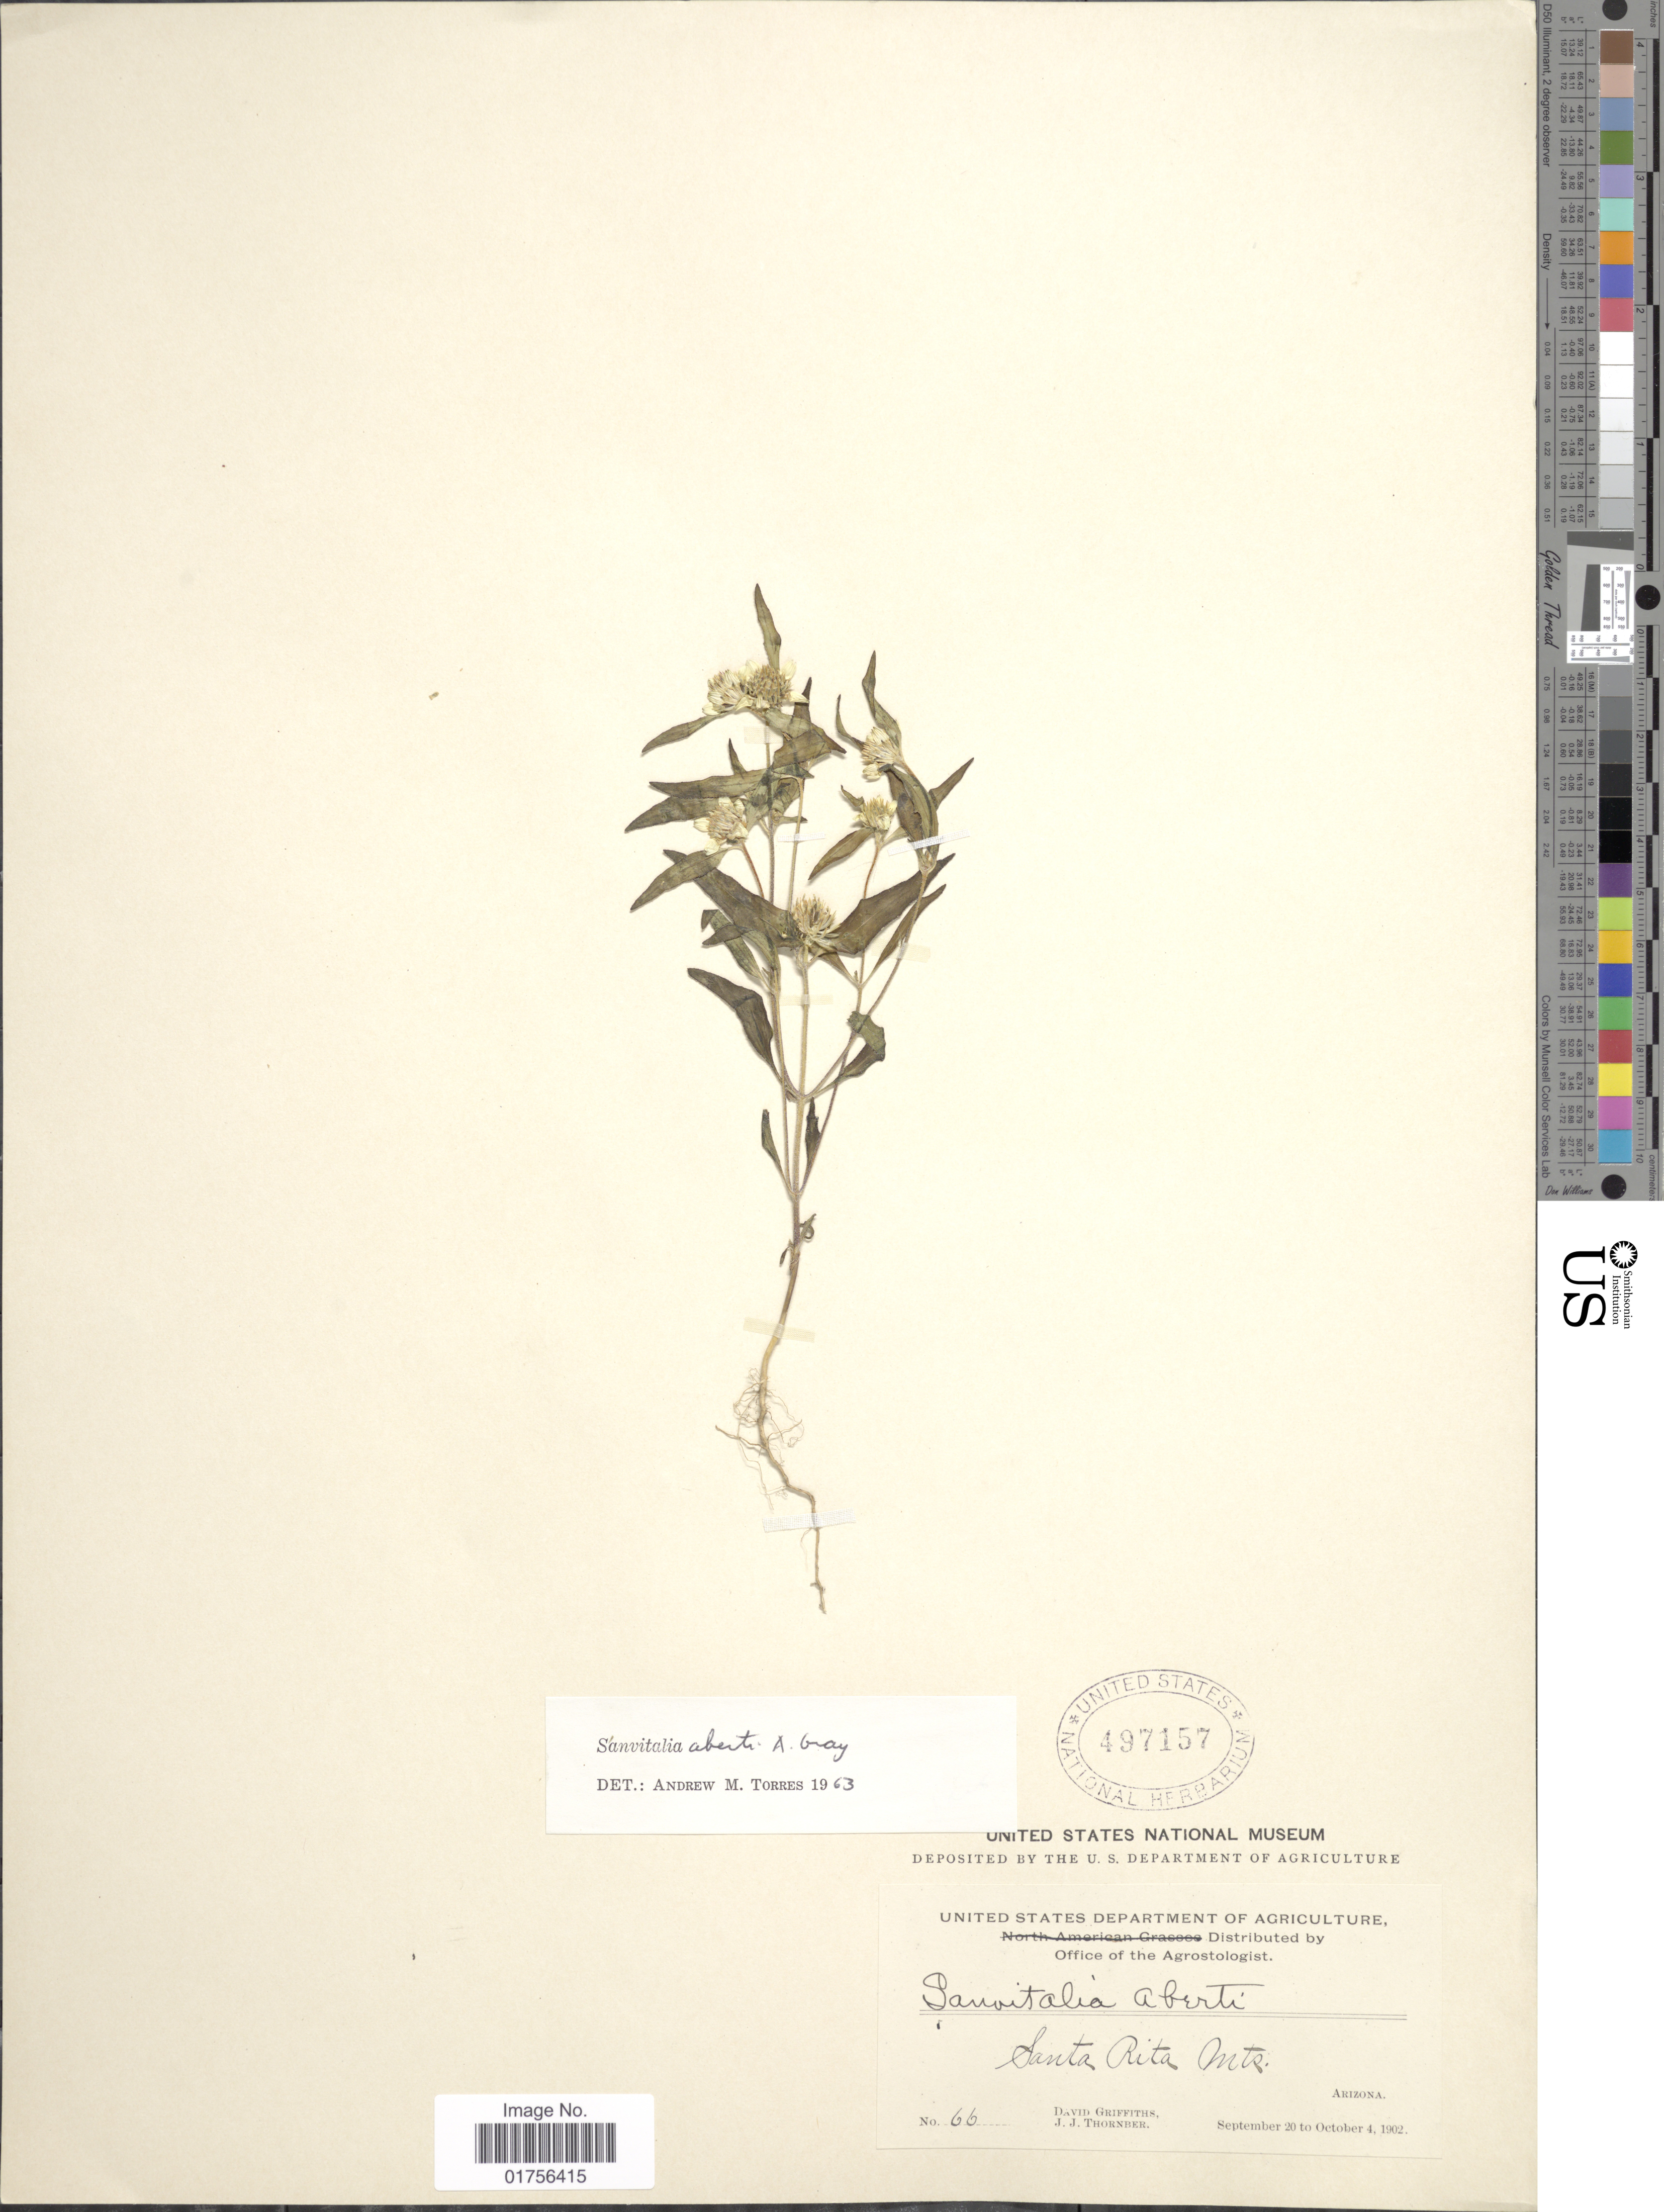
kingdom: Plantae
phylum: Tracheophyta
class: Magnoliopsida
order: Asterales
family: Asteraceae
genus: Sanvitalia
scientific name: Sanvitalia aberti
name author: A. Gray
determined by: Skibicki, Samuel V.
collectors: D. Griffiths & J. Thornber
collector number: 66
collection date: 1902-09-20/1902-10-04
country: United States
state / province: Arizona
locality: Santa Rita Mts., Arizona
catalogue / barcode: US 497157